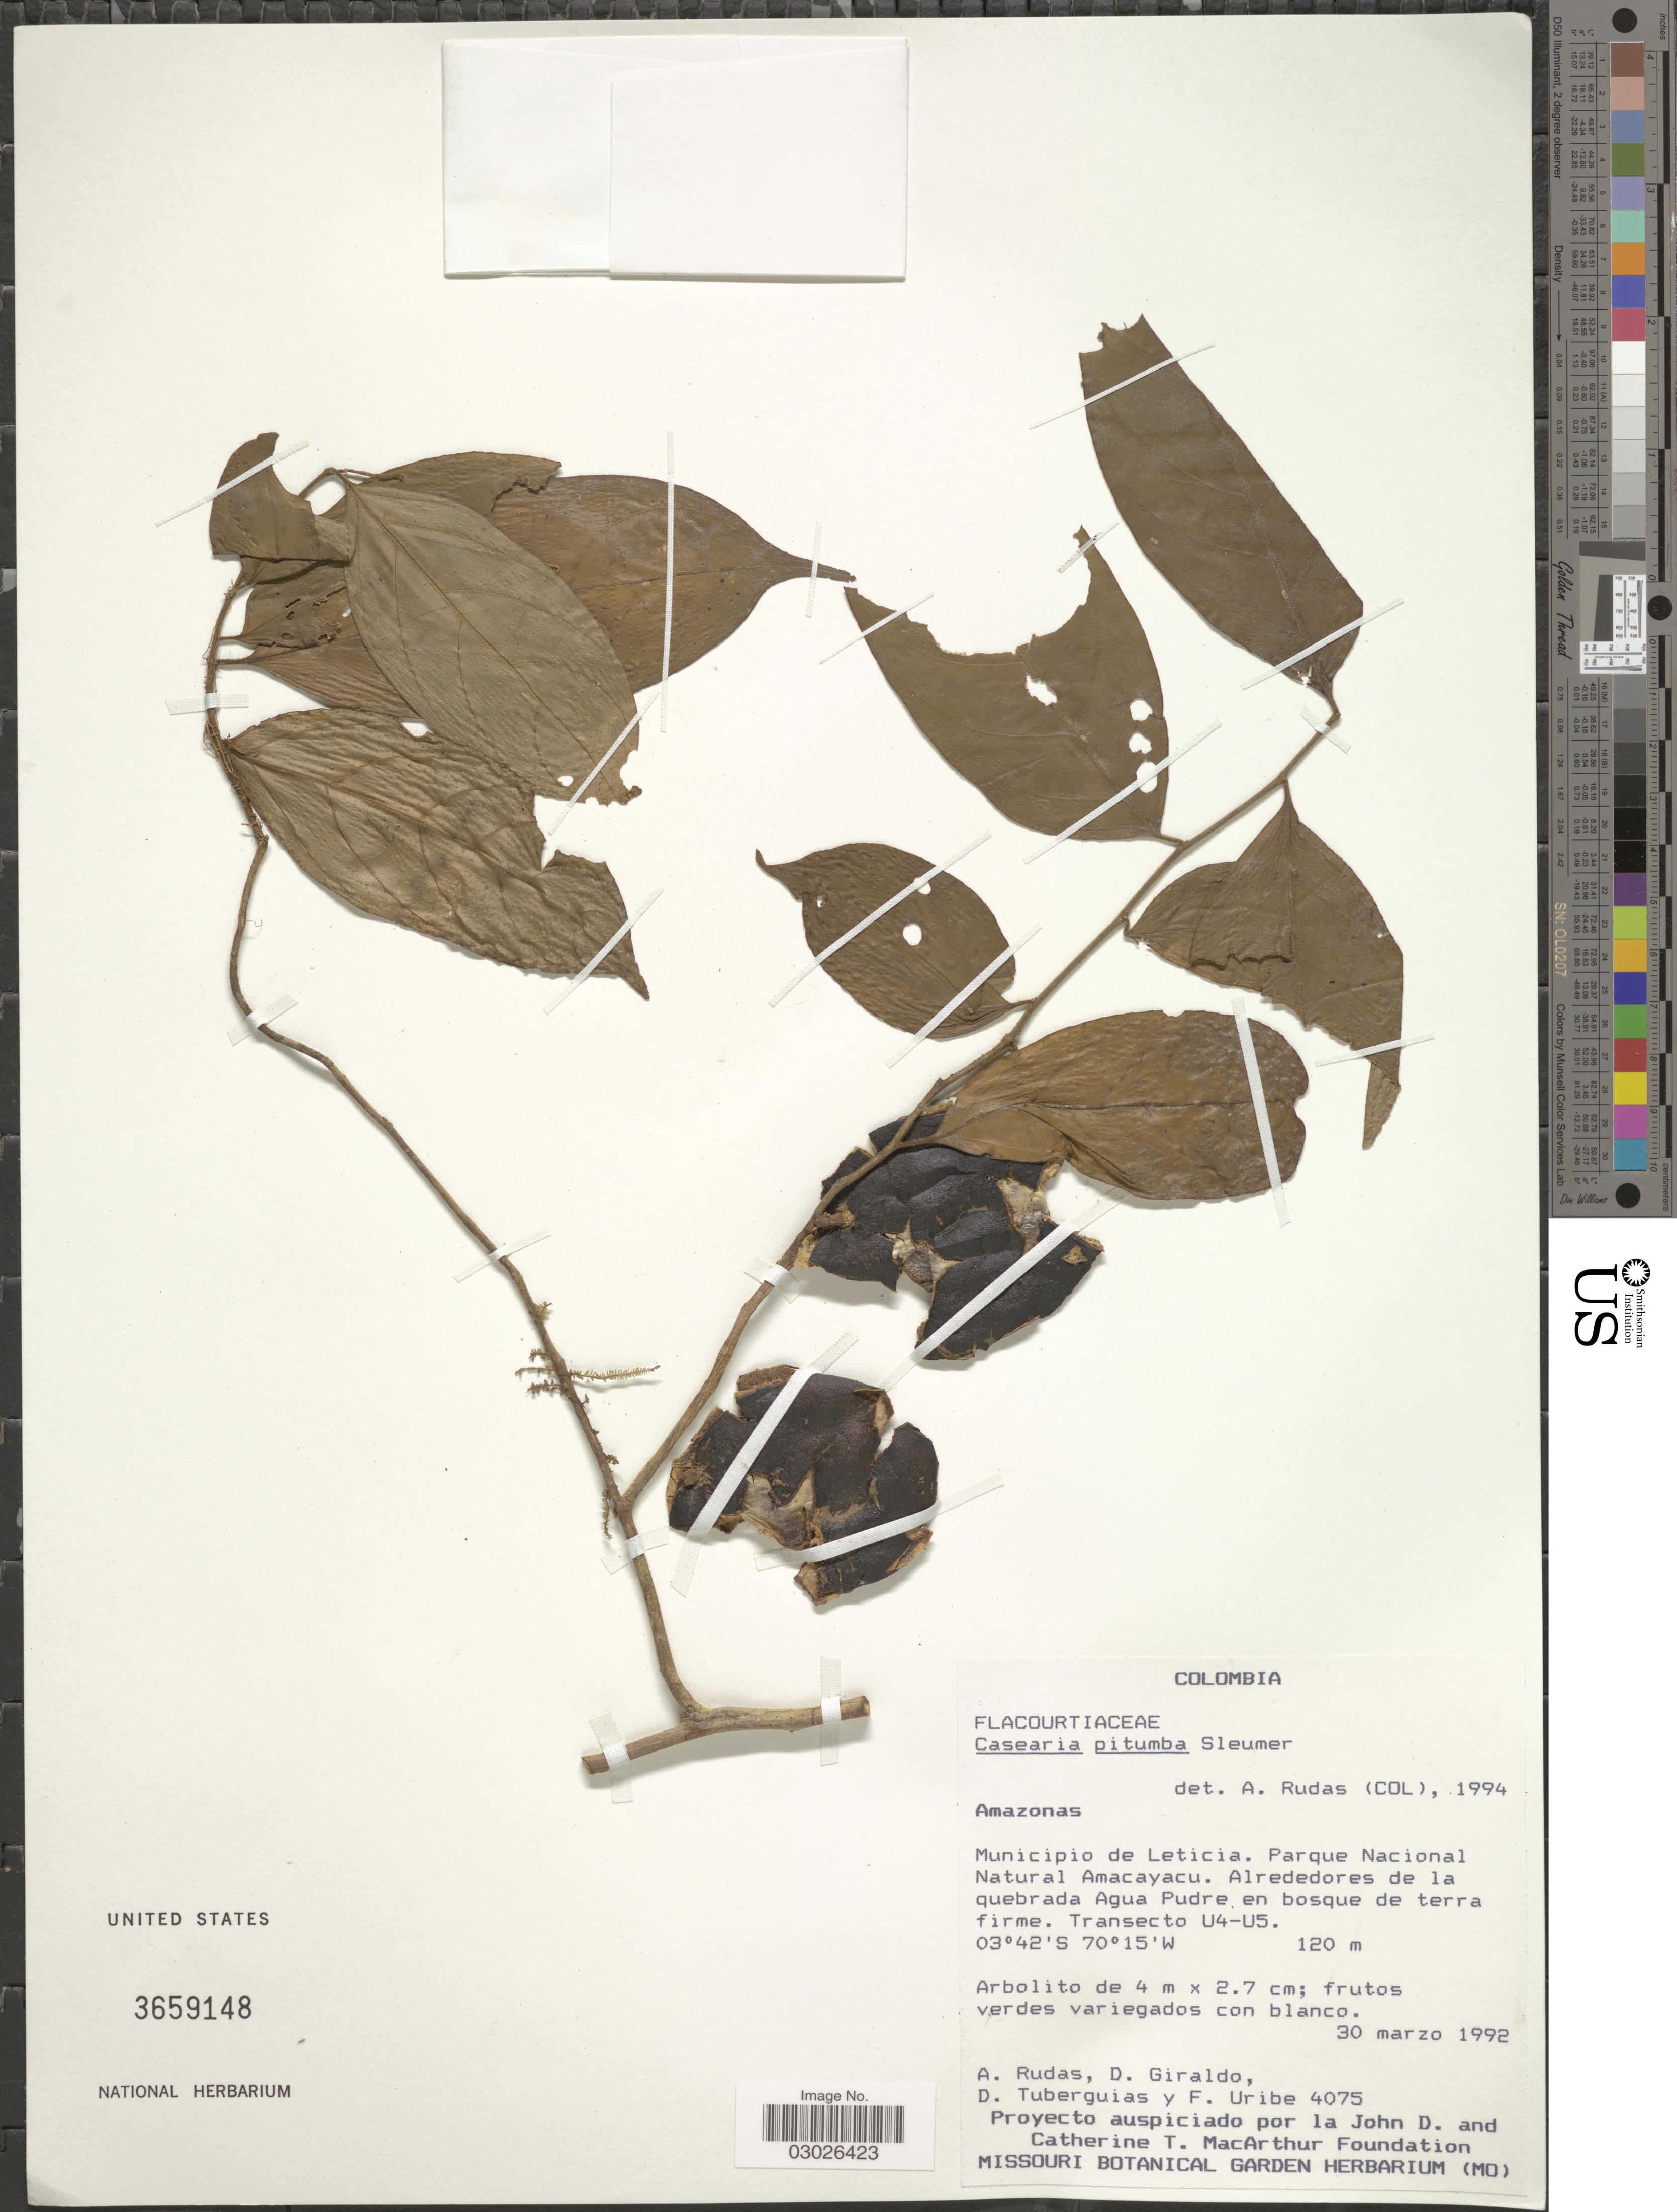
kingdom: Plantae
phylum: Tracheophyta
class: Magnoliopsida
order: Malpighiales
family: Salicaceae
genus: Casearia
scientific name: Casearia pitumba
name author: Sleumer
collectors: A. Rudas, D. Giraldo, D. Tuberguias & F. Uribe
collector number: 4075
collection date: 1992-03-30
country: Colombia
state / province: Amazônas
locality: Municipio de Leticia. Parque Nacional Natural Amacayacu. Alrededores de la quebrada Agua Pudre en bosque de terra firme. Transecto U4-U5.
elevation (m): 120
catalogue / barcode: US 3659148